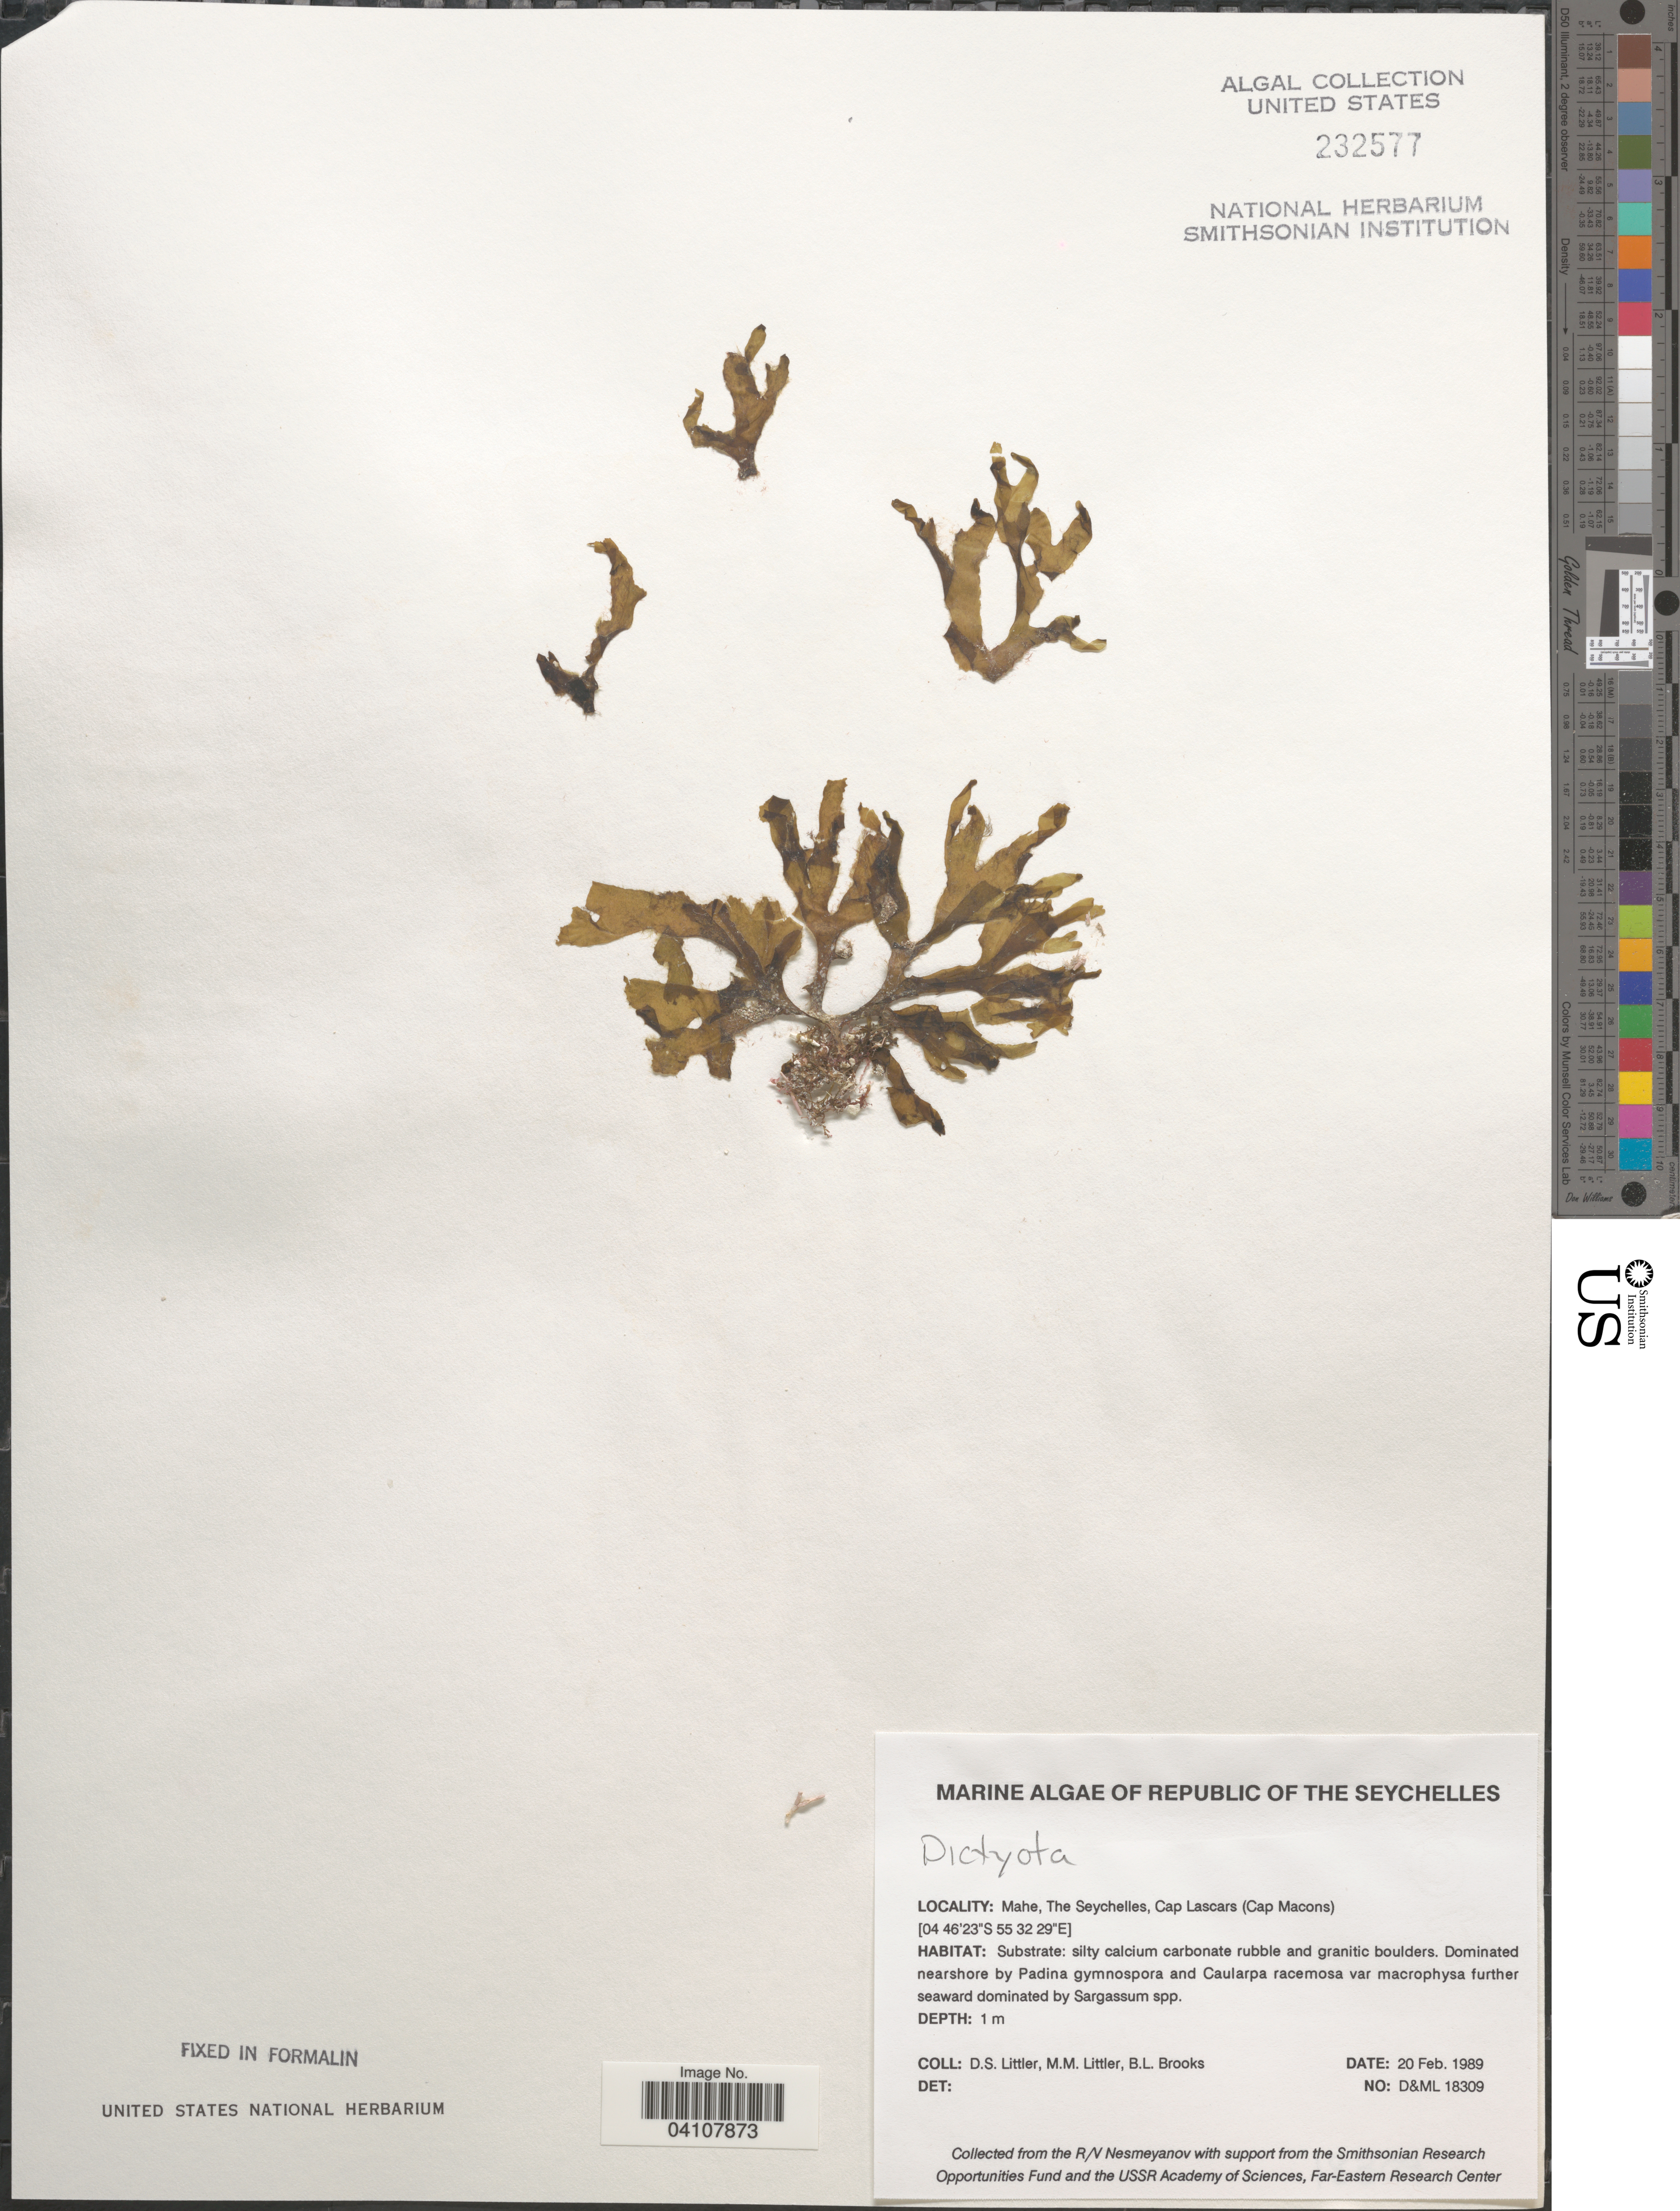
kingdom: Chromista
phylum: Ochrophyta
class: Phaeophyceae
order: Dictyotales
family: Dictyotaceae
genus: Dictyota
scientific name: Dictyota sp.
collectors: D. S. Littler & B. Brooks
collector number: D&ML18309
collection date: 1989-02-20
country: Seychelles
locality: Republic of the Seychelles. Mahe, Cap Lascars (Cap Macons).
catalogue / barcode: US 232577